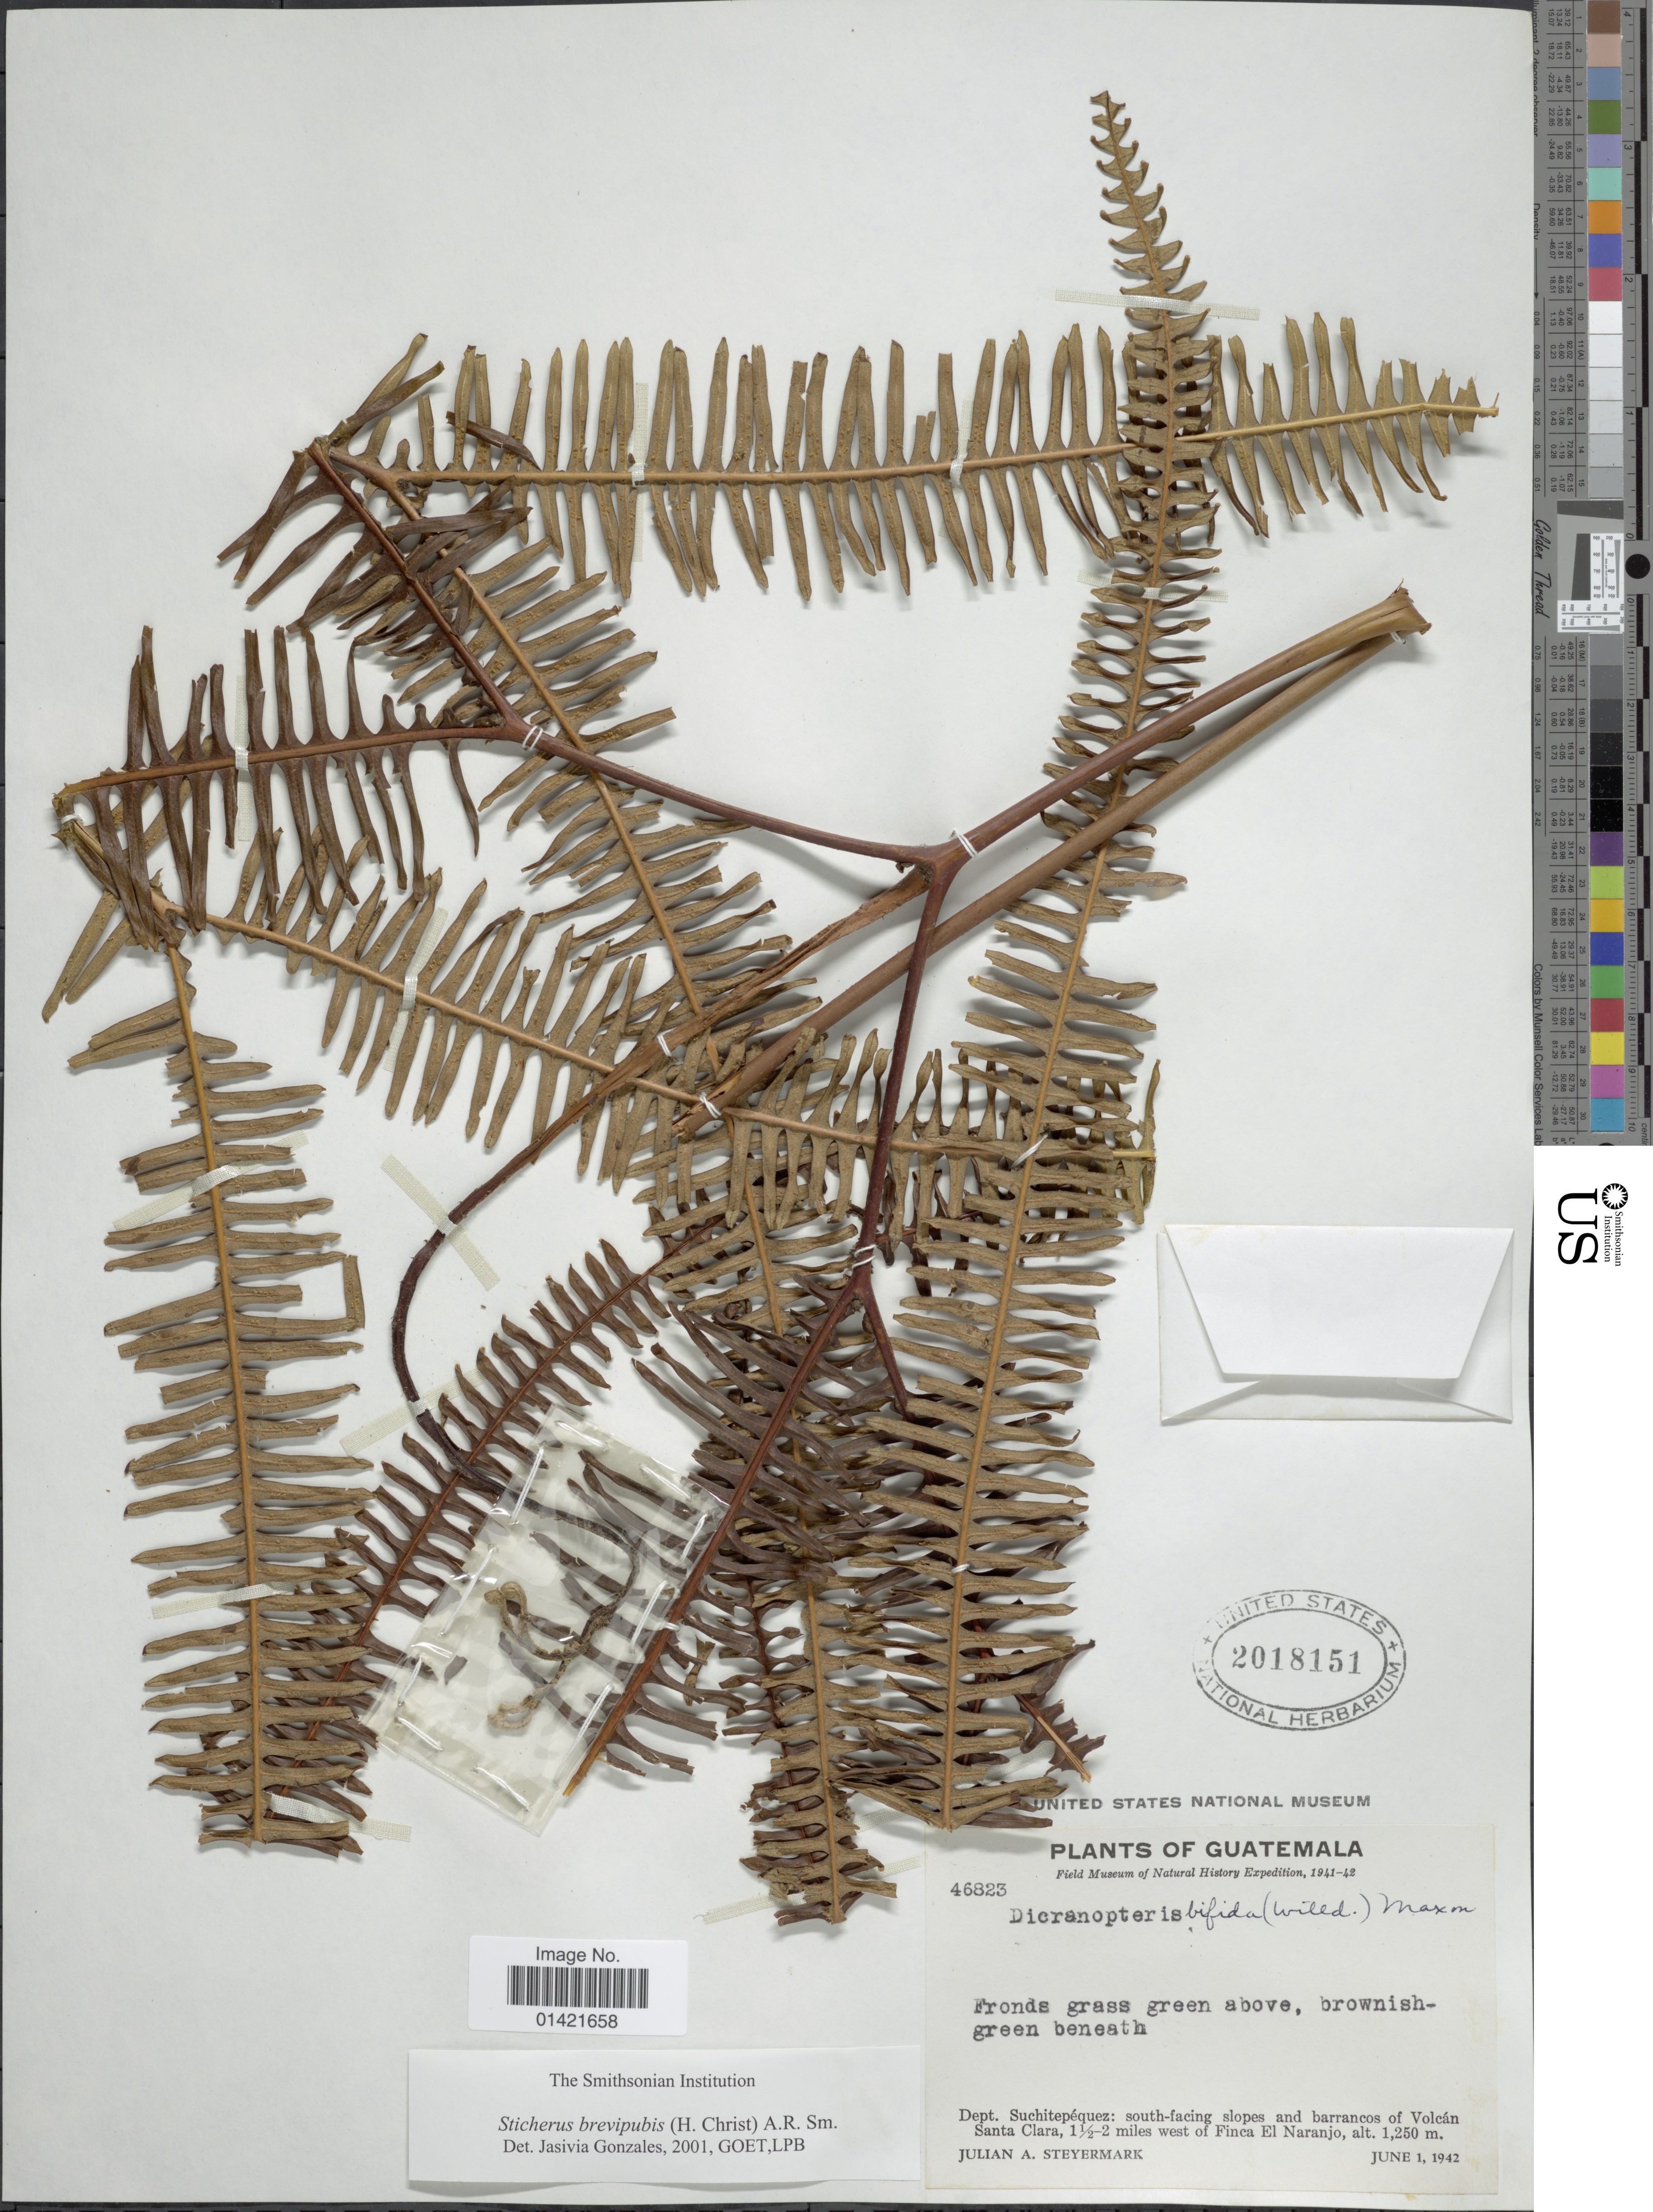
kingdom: Plantae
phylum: Tracheophyta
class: Polypodiopsida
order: Gleicheniales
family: Gleicheniaceae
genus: Sticherus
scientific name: Sticherus fulvus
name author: (Desv.) Ching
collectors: J. Steyermark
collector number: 46823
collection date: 1942-06-01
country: Guatemala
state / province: Suchitepéquez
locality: South-facing slopes and barrancos of Volcan Santa Clara, 1 1/2-2 miles west of Finca El Naranjo.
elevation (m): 1250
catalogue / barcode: US 2018151